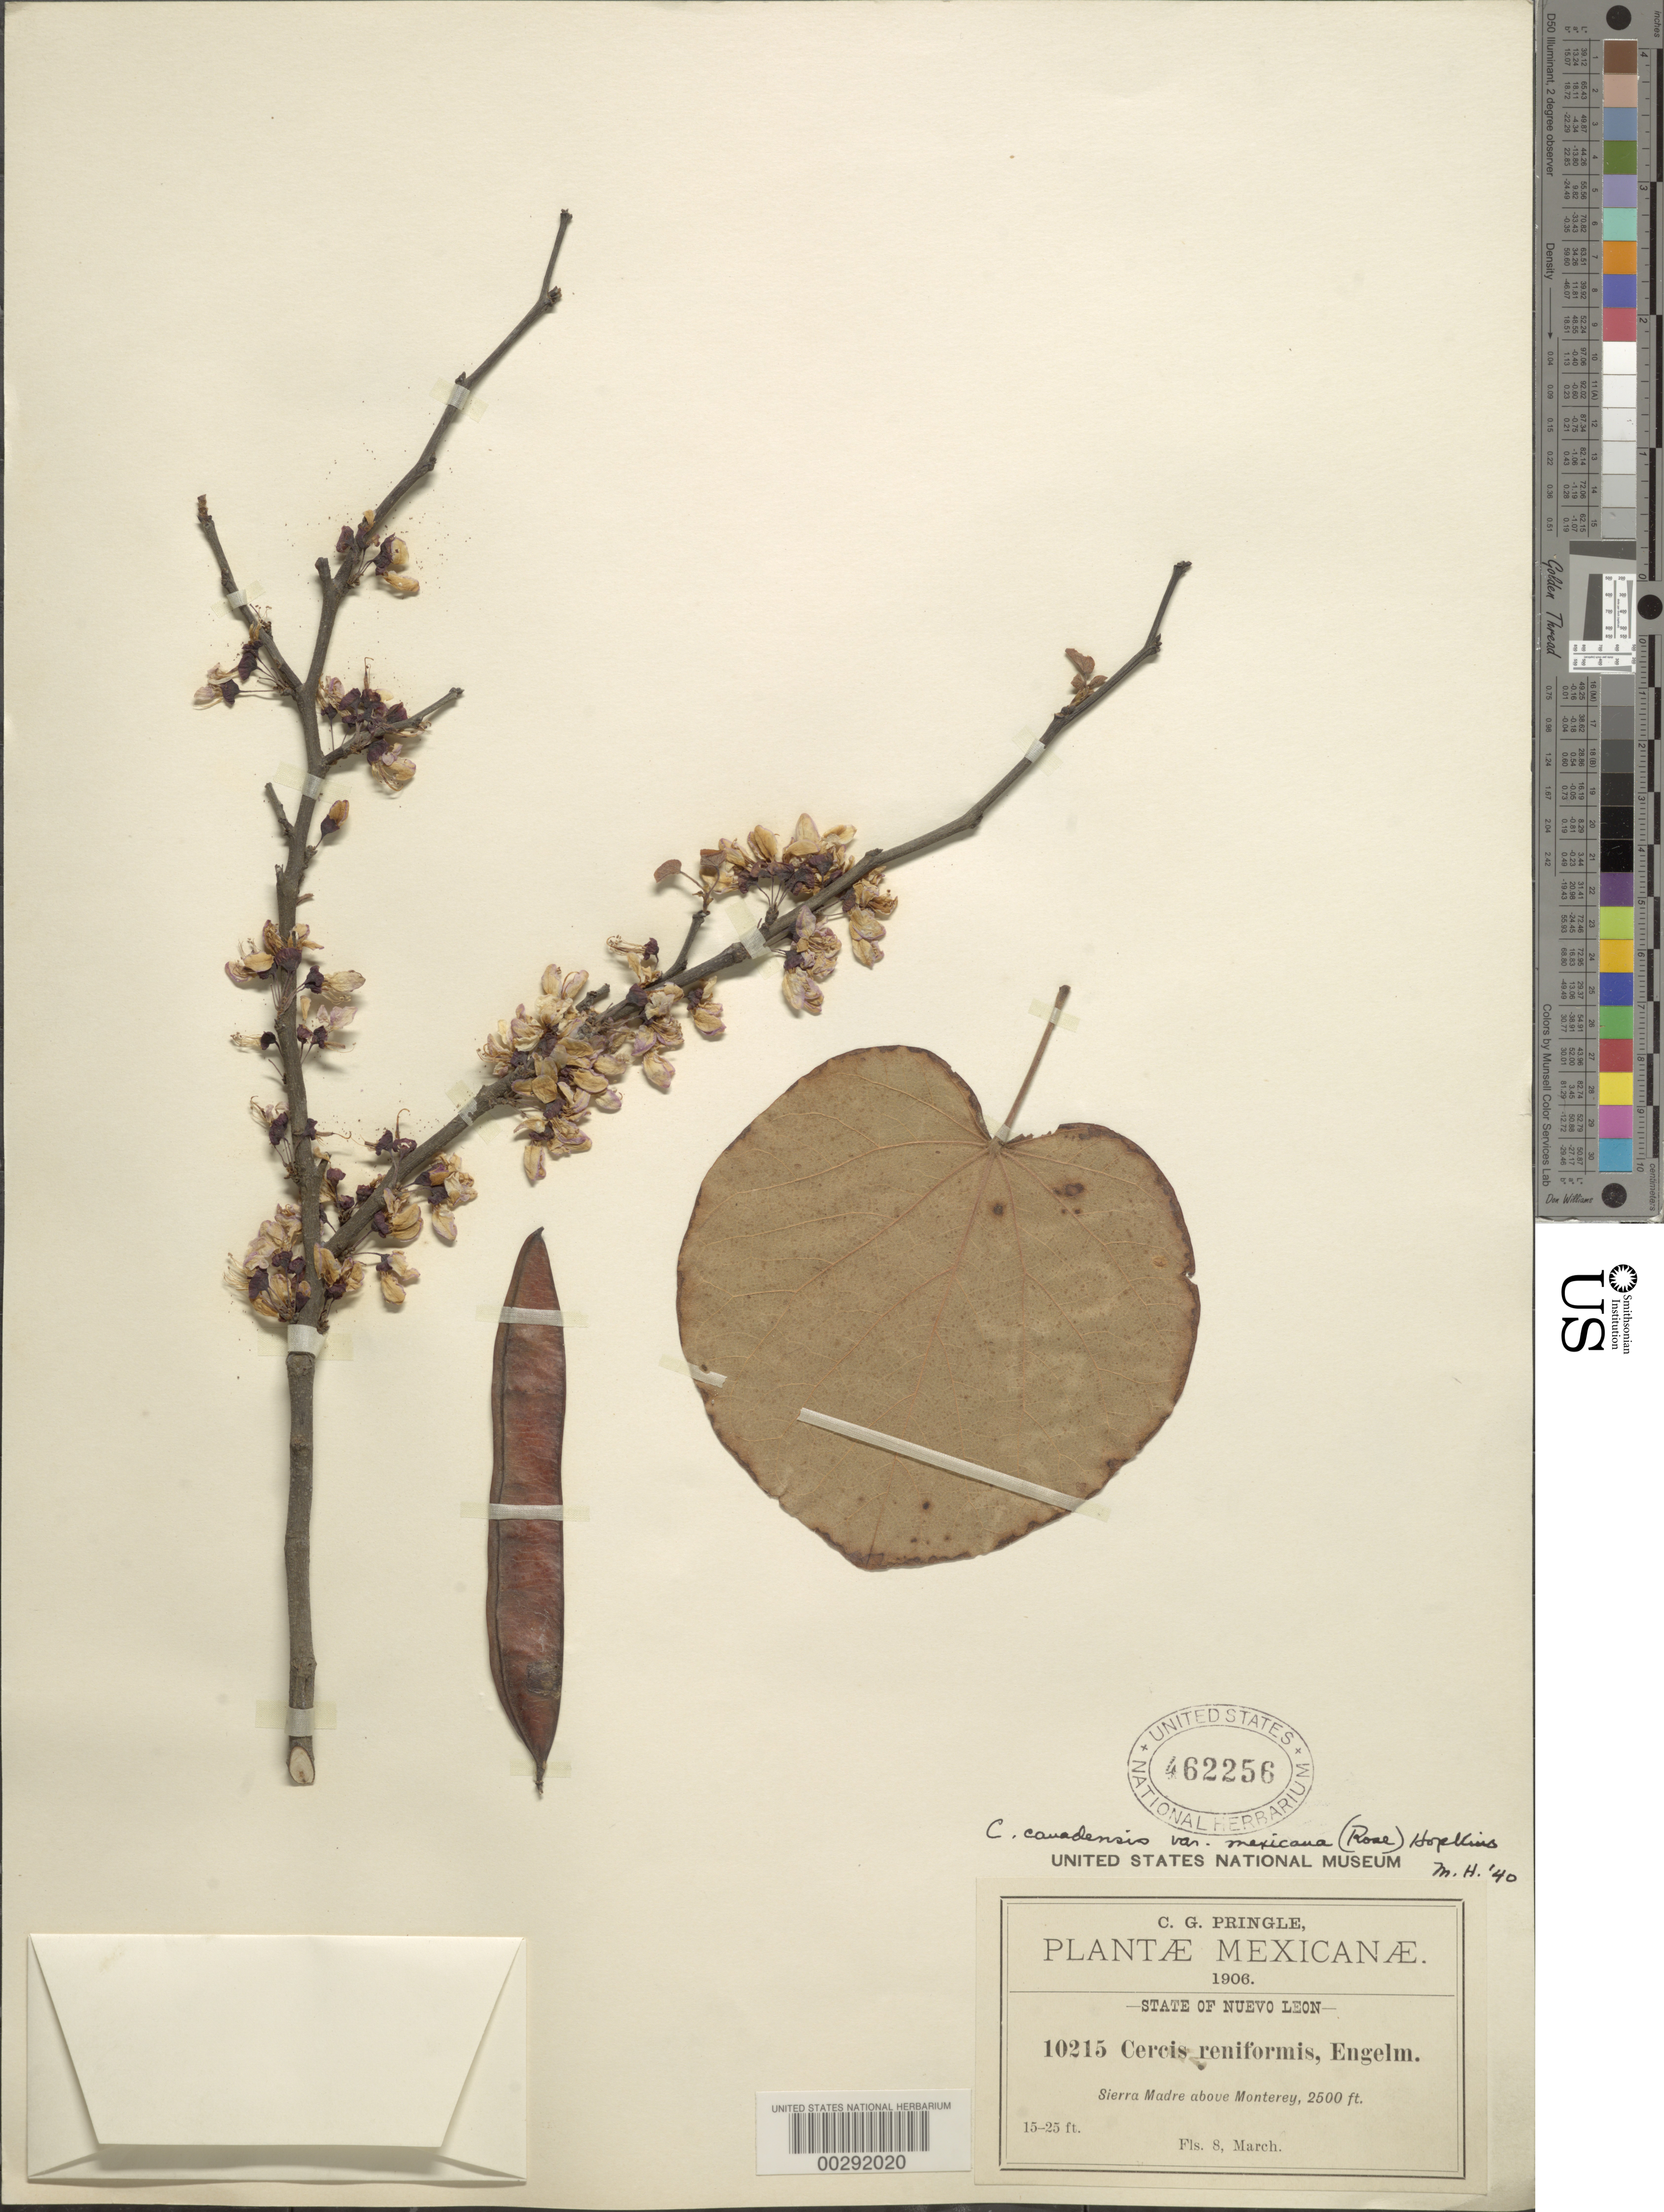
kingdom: Plantae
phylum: Tracheophyta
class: Magnoliopsida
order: Fabales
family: Fabaceae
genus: Cercis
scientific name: Cercis mexicana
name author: Rose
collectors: C. G. Pringle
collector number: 10215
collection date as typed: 1906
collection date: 1906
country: Mexico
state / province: Nuevo León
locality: Sierra Madre above monterey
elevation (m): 762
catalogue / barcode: US 462256